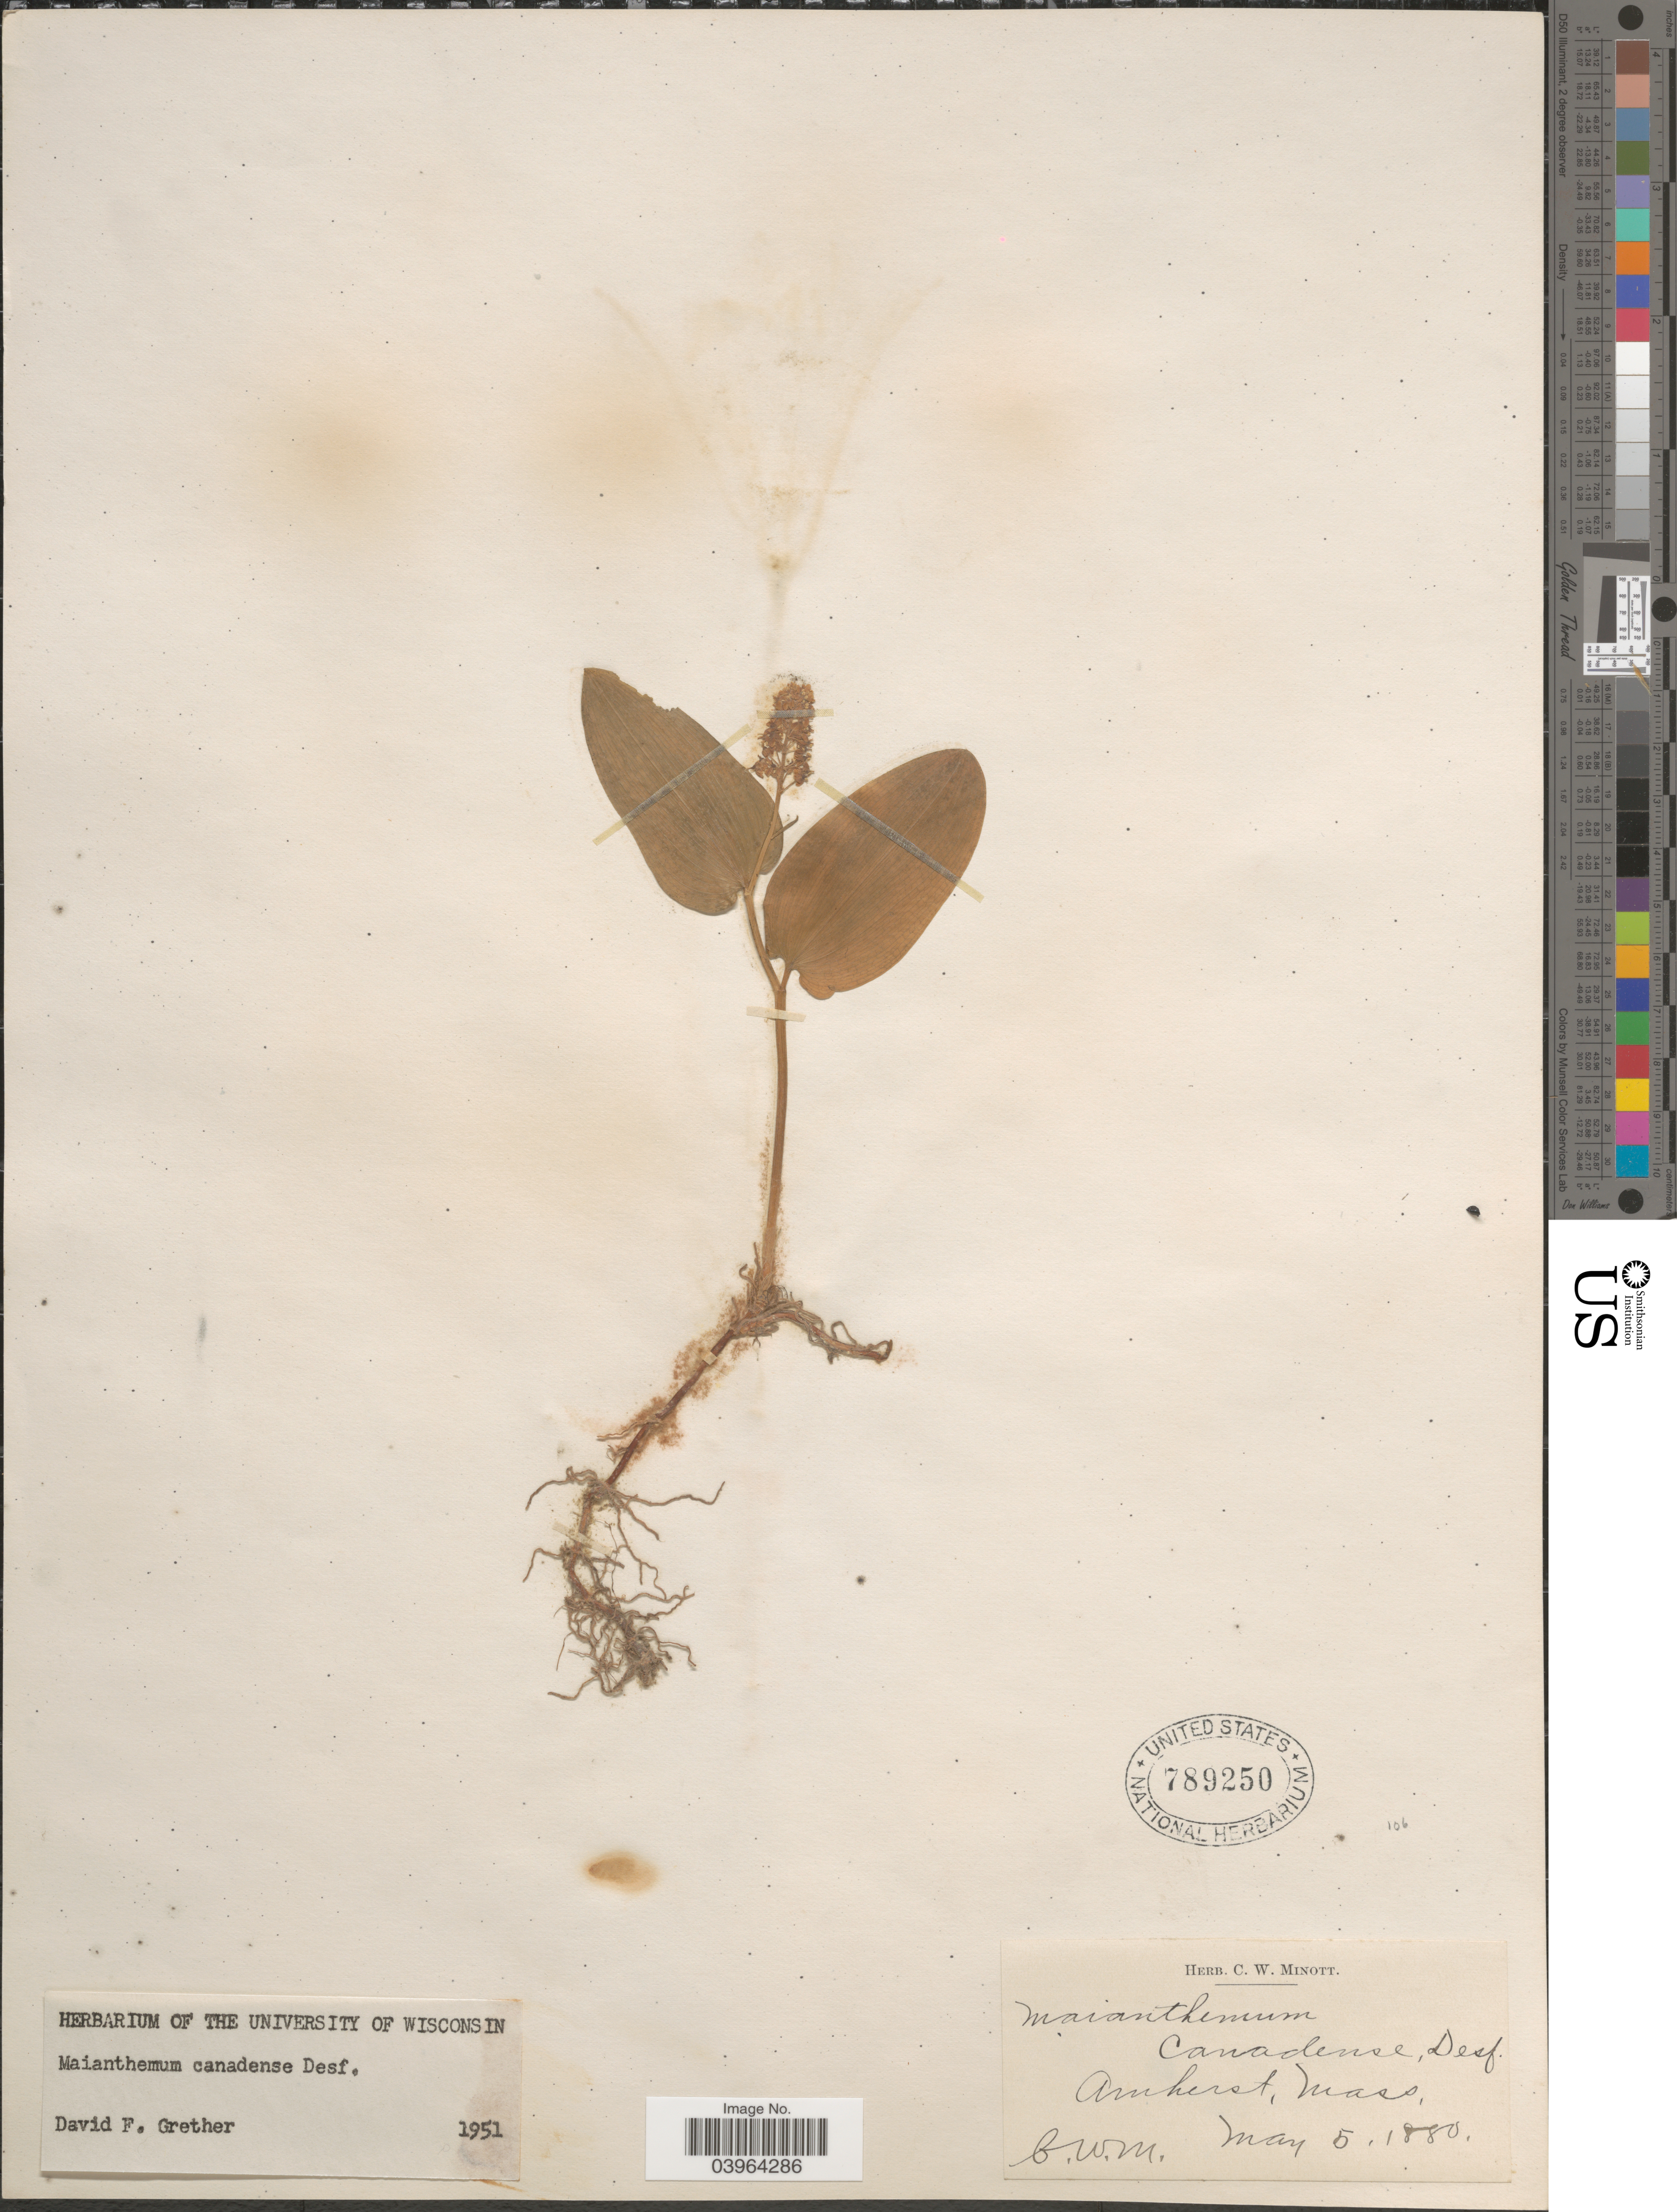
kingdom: Plantae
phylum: Tracheophyta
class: Liliopsida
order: Asparagales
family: Asparagaceae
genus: Maianthemum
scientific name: Maianthemum canadense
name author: Desf.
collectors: C. Minott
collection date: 1880-05-05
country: United States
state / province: Massachusetts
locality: Amherst.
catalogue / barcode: US 789250